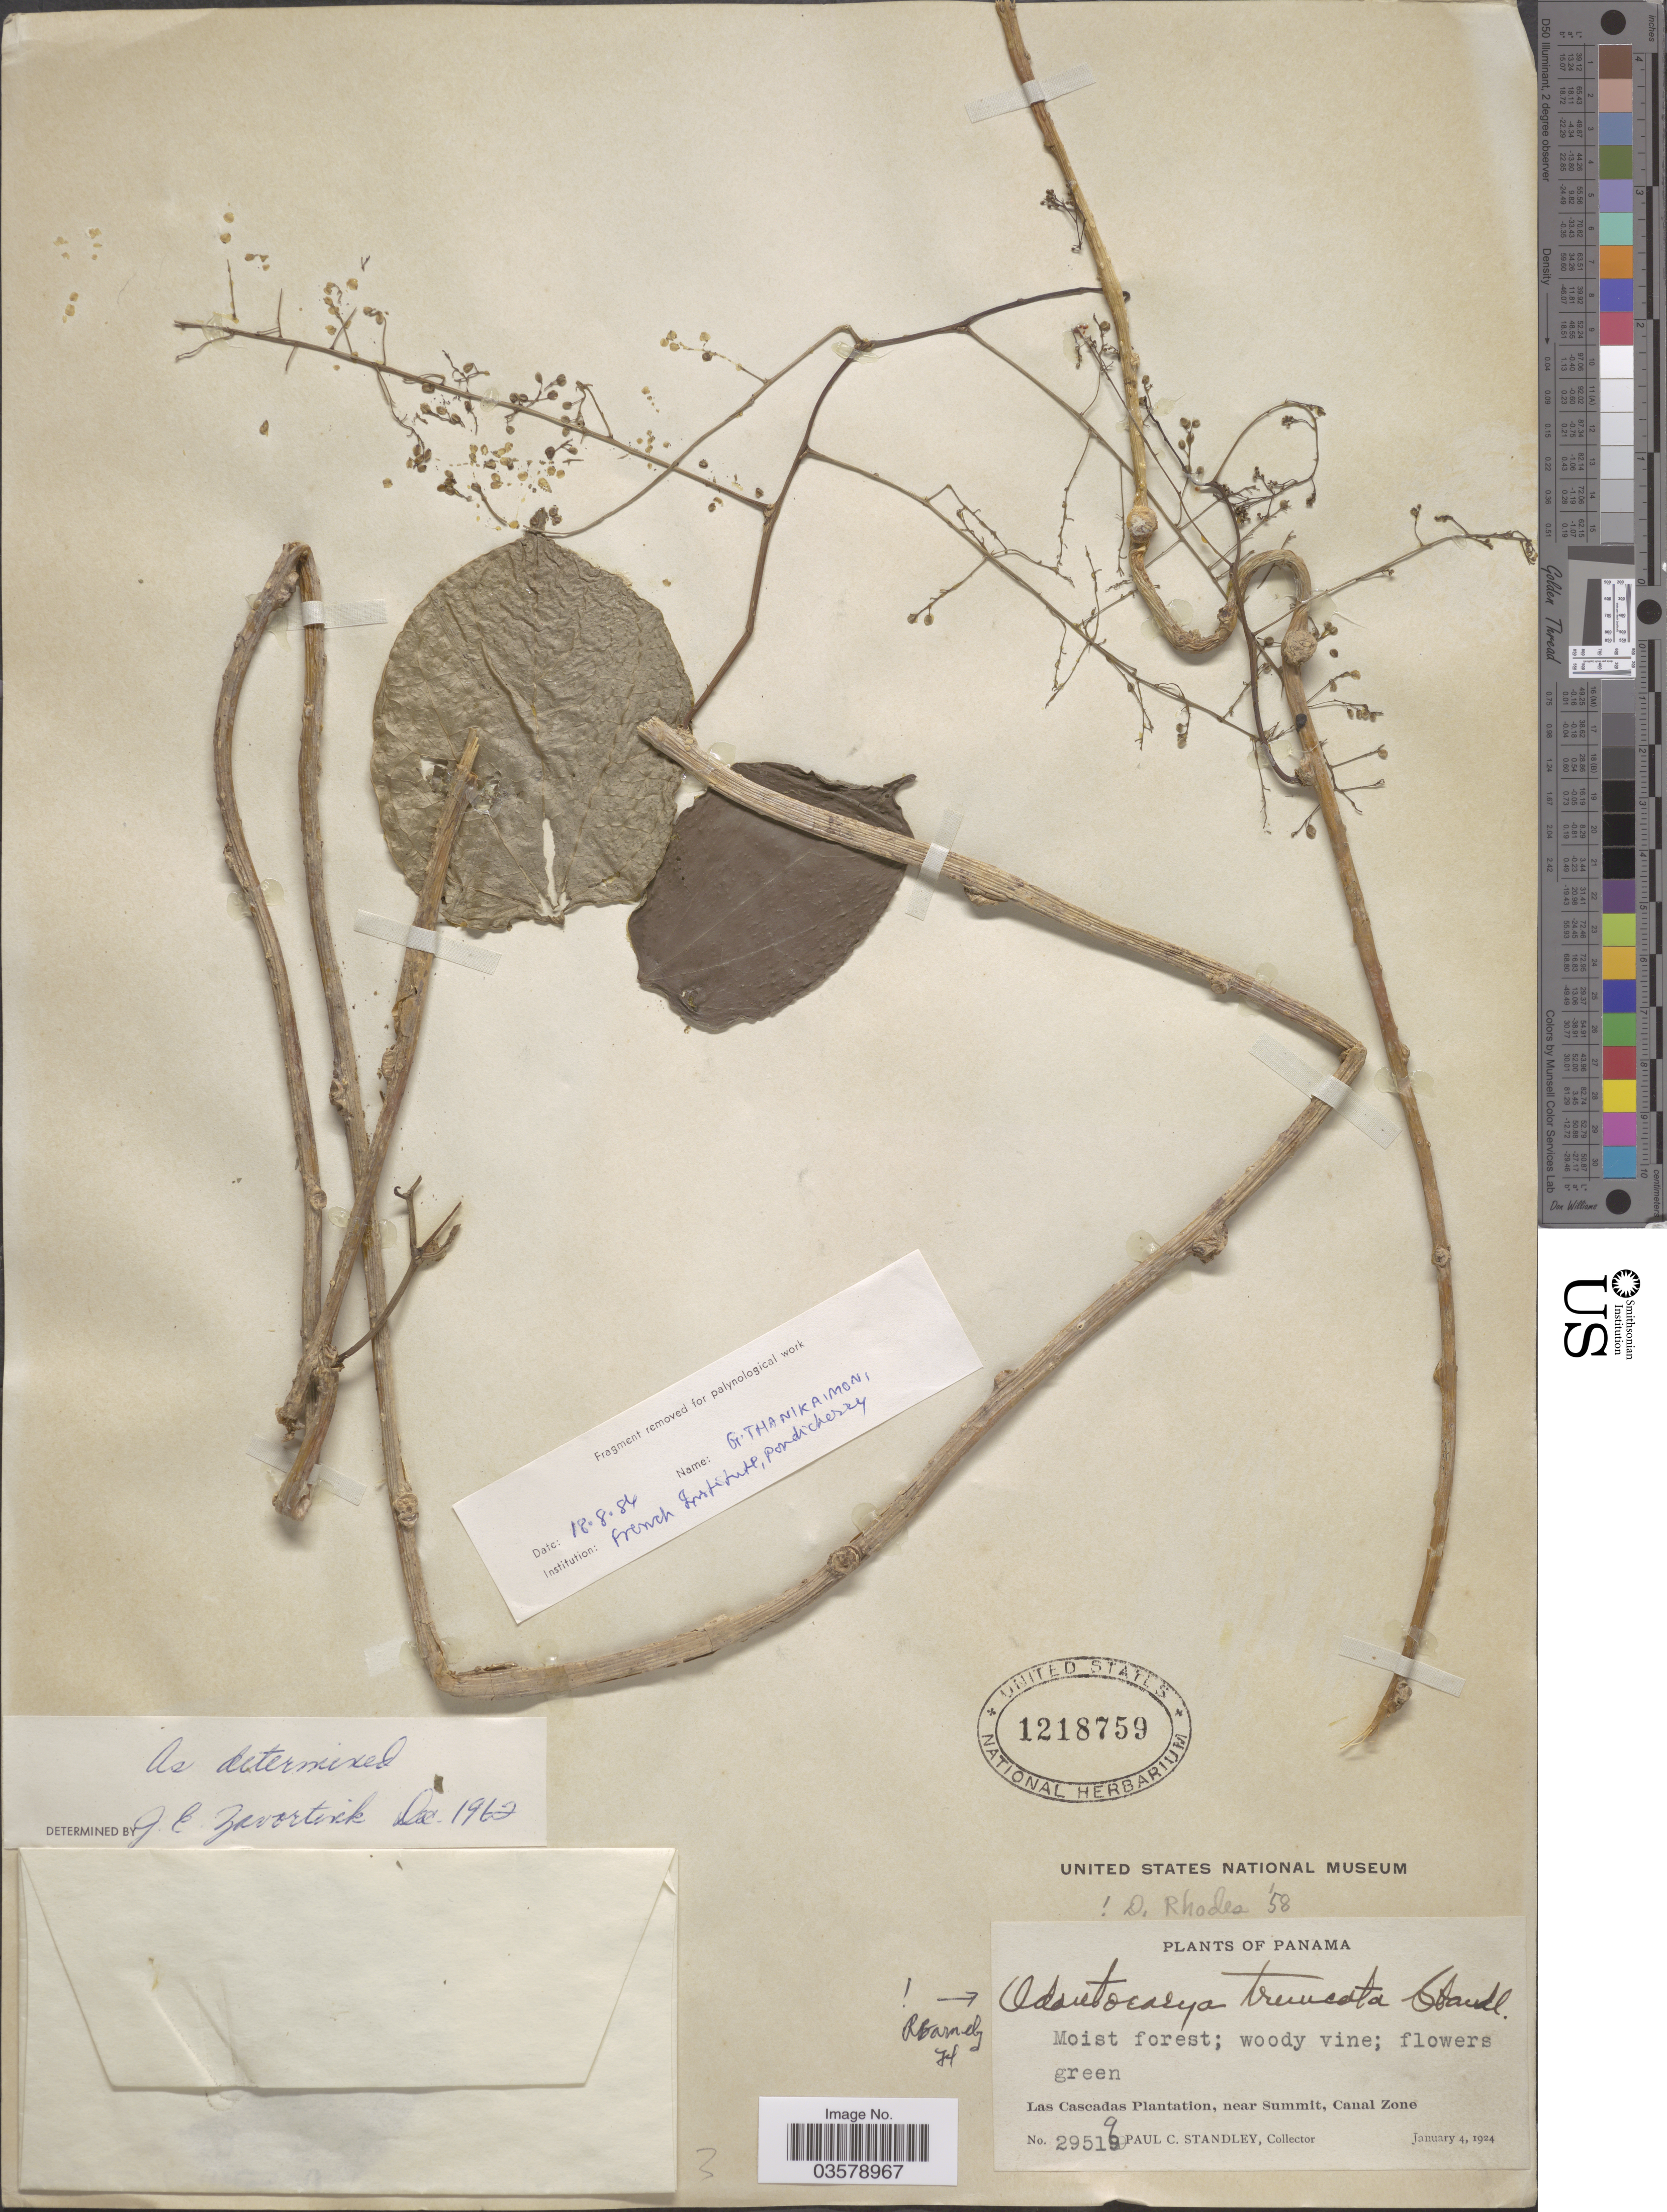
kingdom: Plantae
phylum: Tracheophyta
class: Magnoliopsida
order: Ranunculales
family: Menispermaceae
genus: Odontocarya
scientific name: Odontocarya truncata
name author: Standl.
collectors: P. C. Standley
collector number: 29519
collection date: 1924-01-04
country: Panama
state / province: Colón / Panamá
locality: Las Cascadas Plantation, near Summit, Canal Zone.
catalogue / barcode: US 1218759